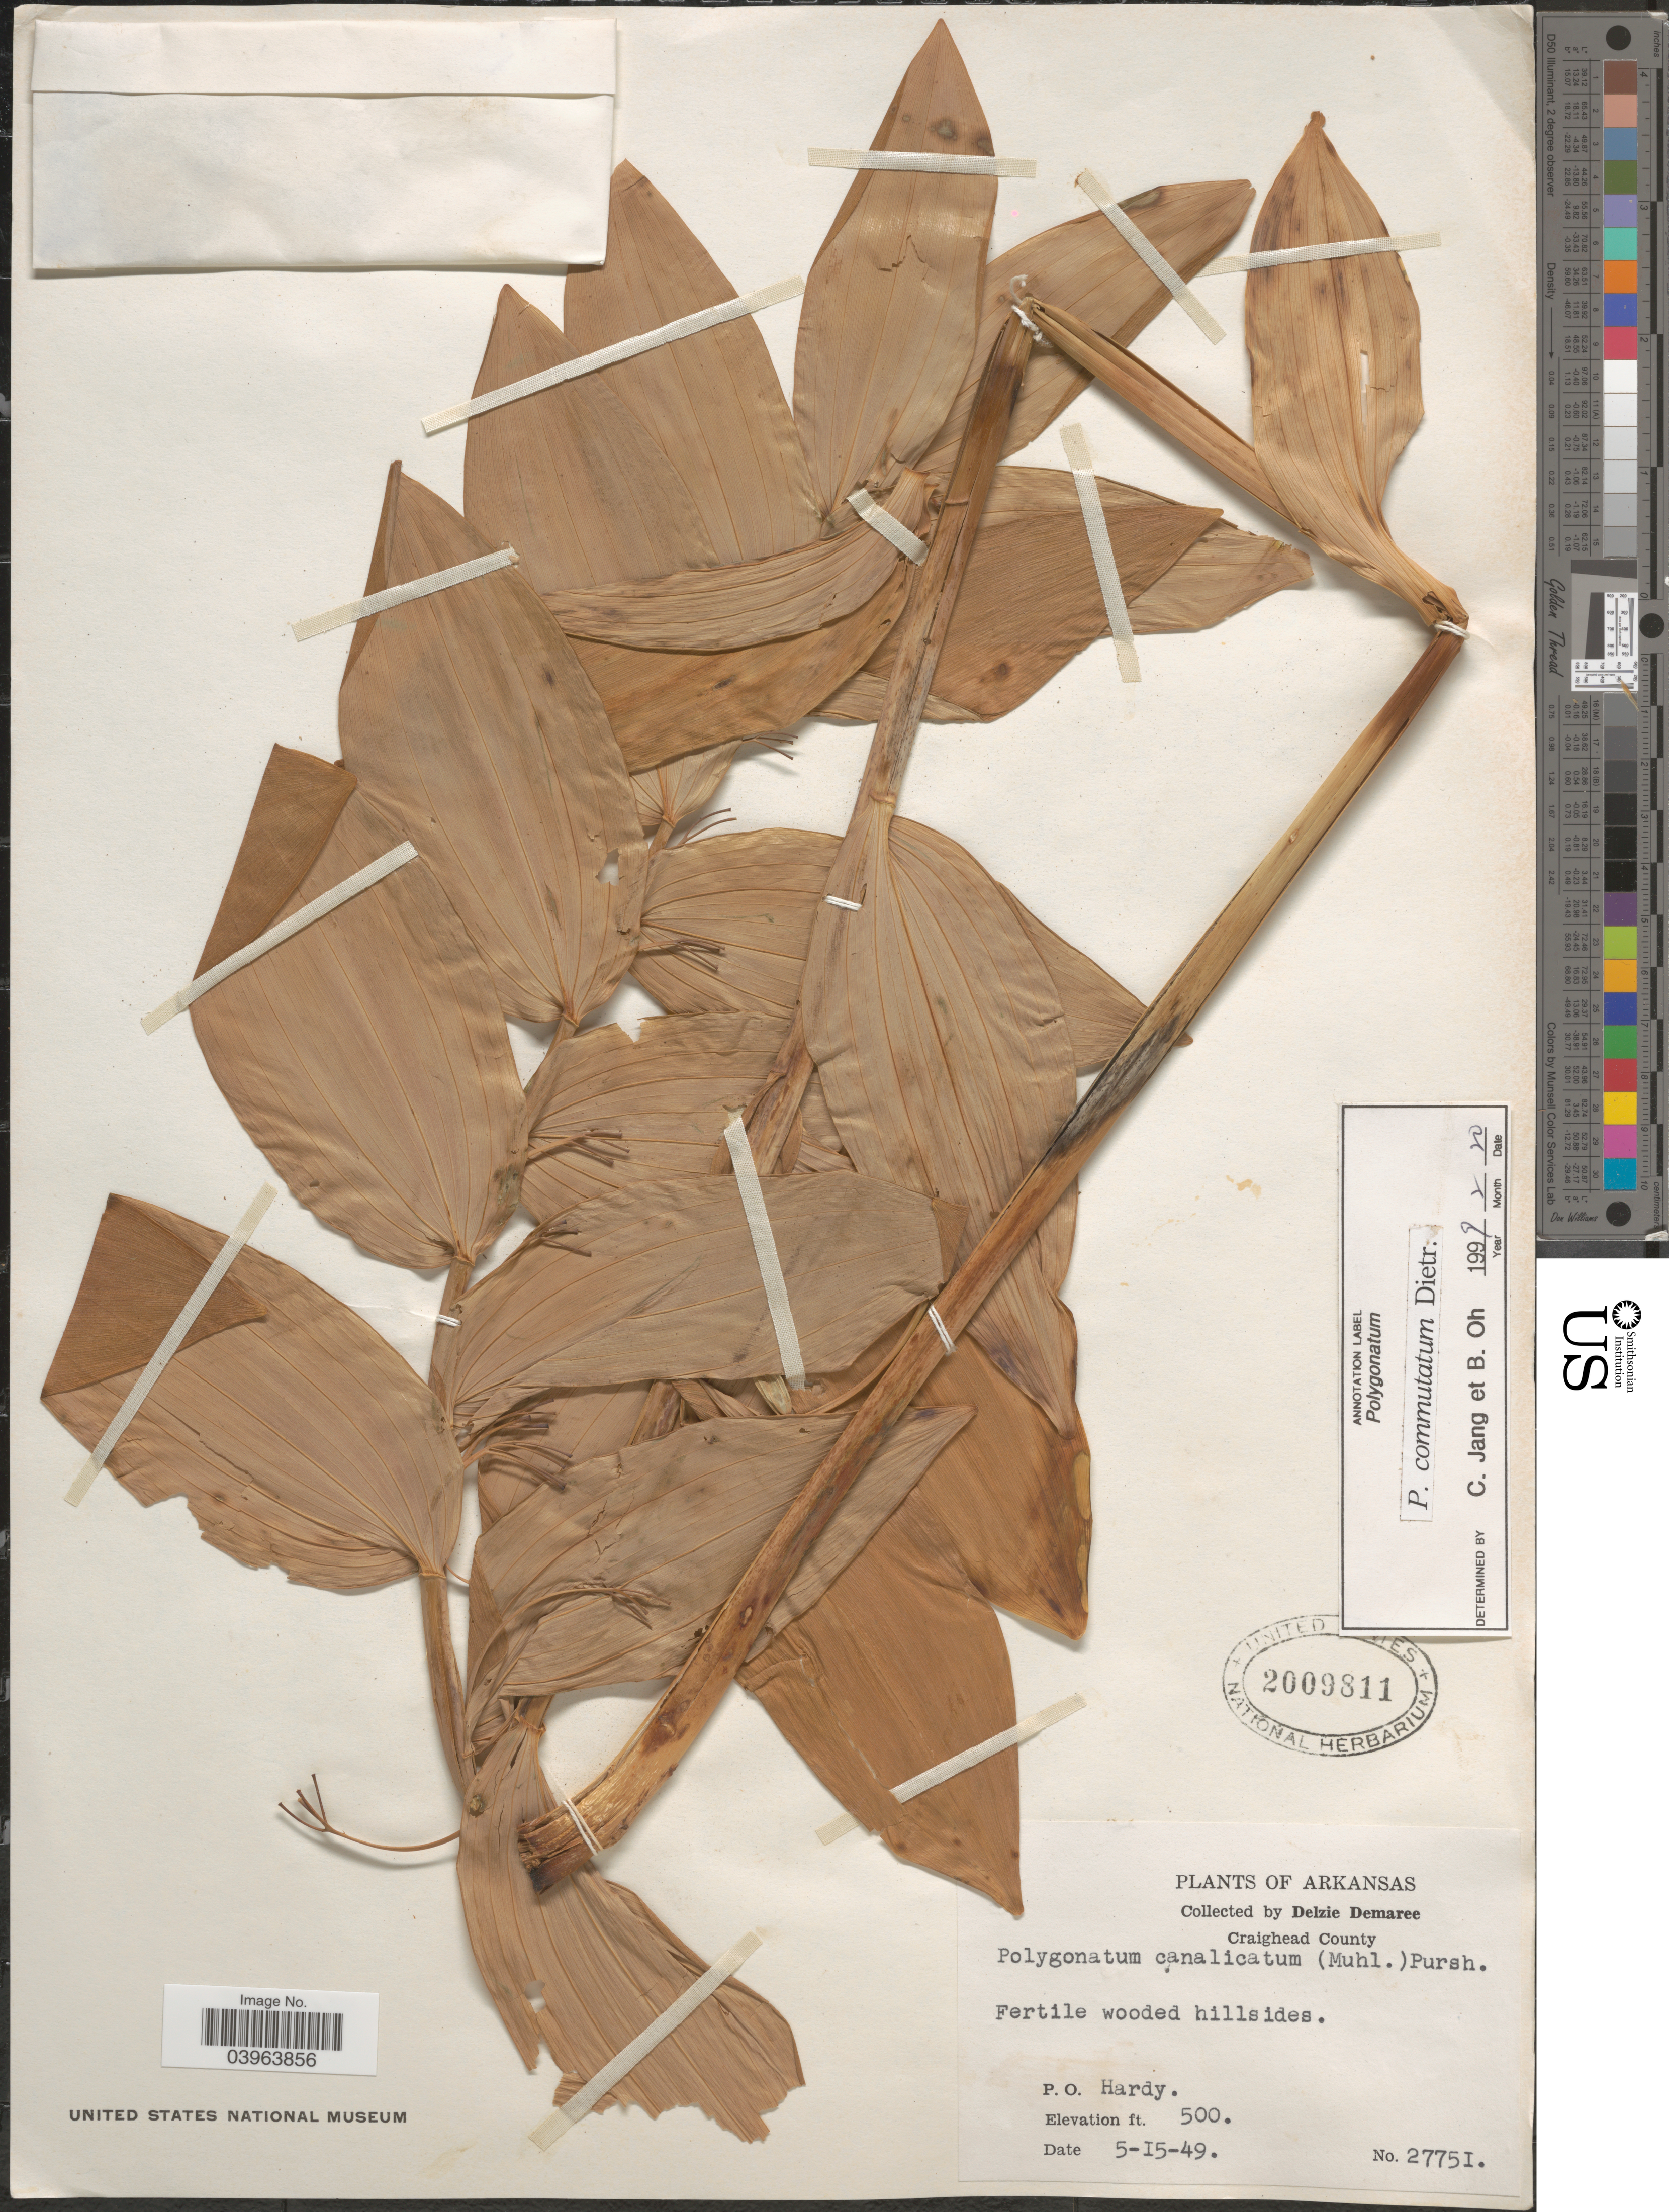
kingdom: Plantae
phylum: Tracheophyta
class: Liliopsida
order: Asparagales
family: Asparagaceae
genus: Polygonatum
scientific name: Polygonatum commutatum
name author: (Schult. f.) A. Dietr.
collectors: D. Demaree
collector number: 27751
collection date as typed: Transcribed d/m/y: 15/5/49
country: United States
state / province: Arkansas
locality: Craighead County. Fertile wooded hillsides. P. O. Hardy.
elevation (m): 152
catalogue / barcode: US 2009811